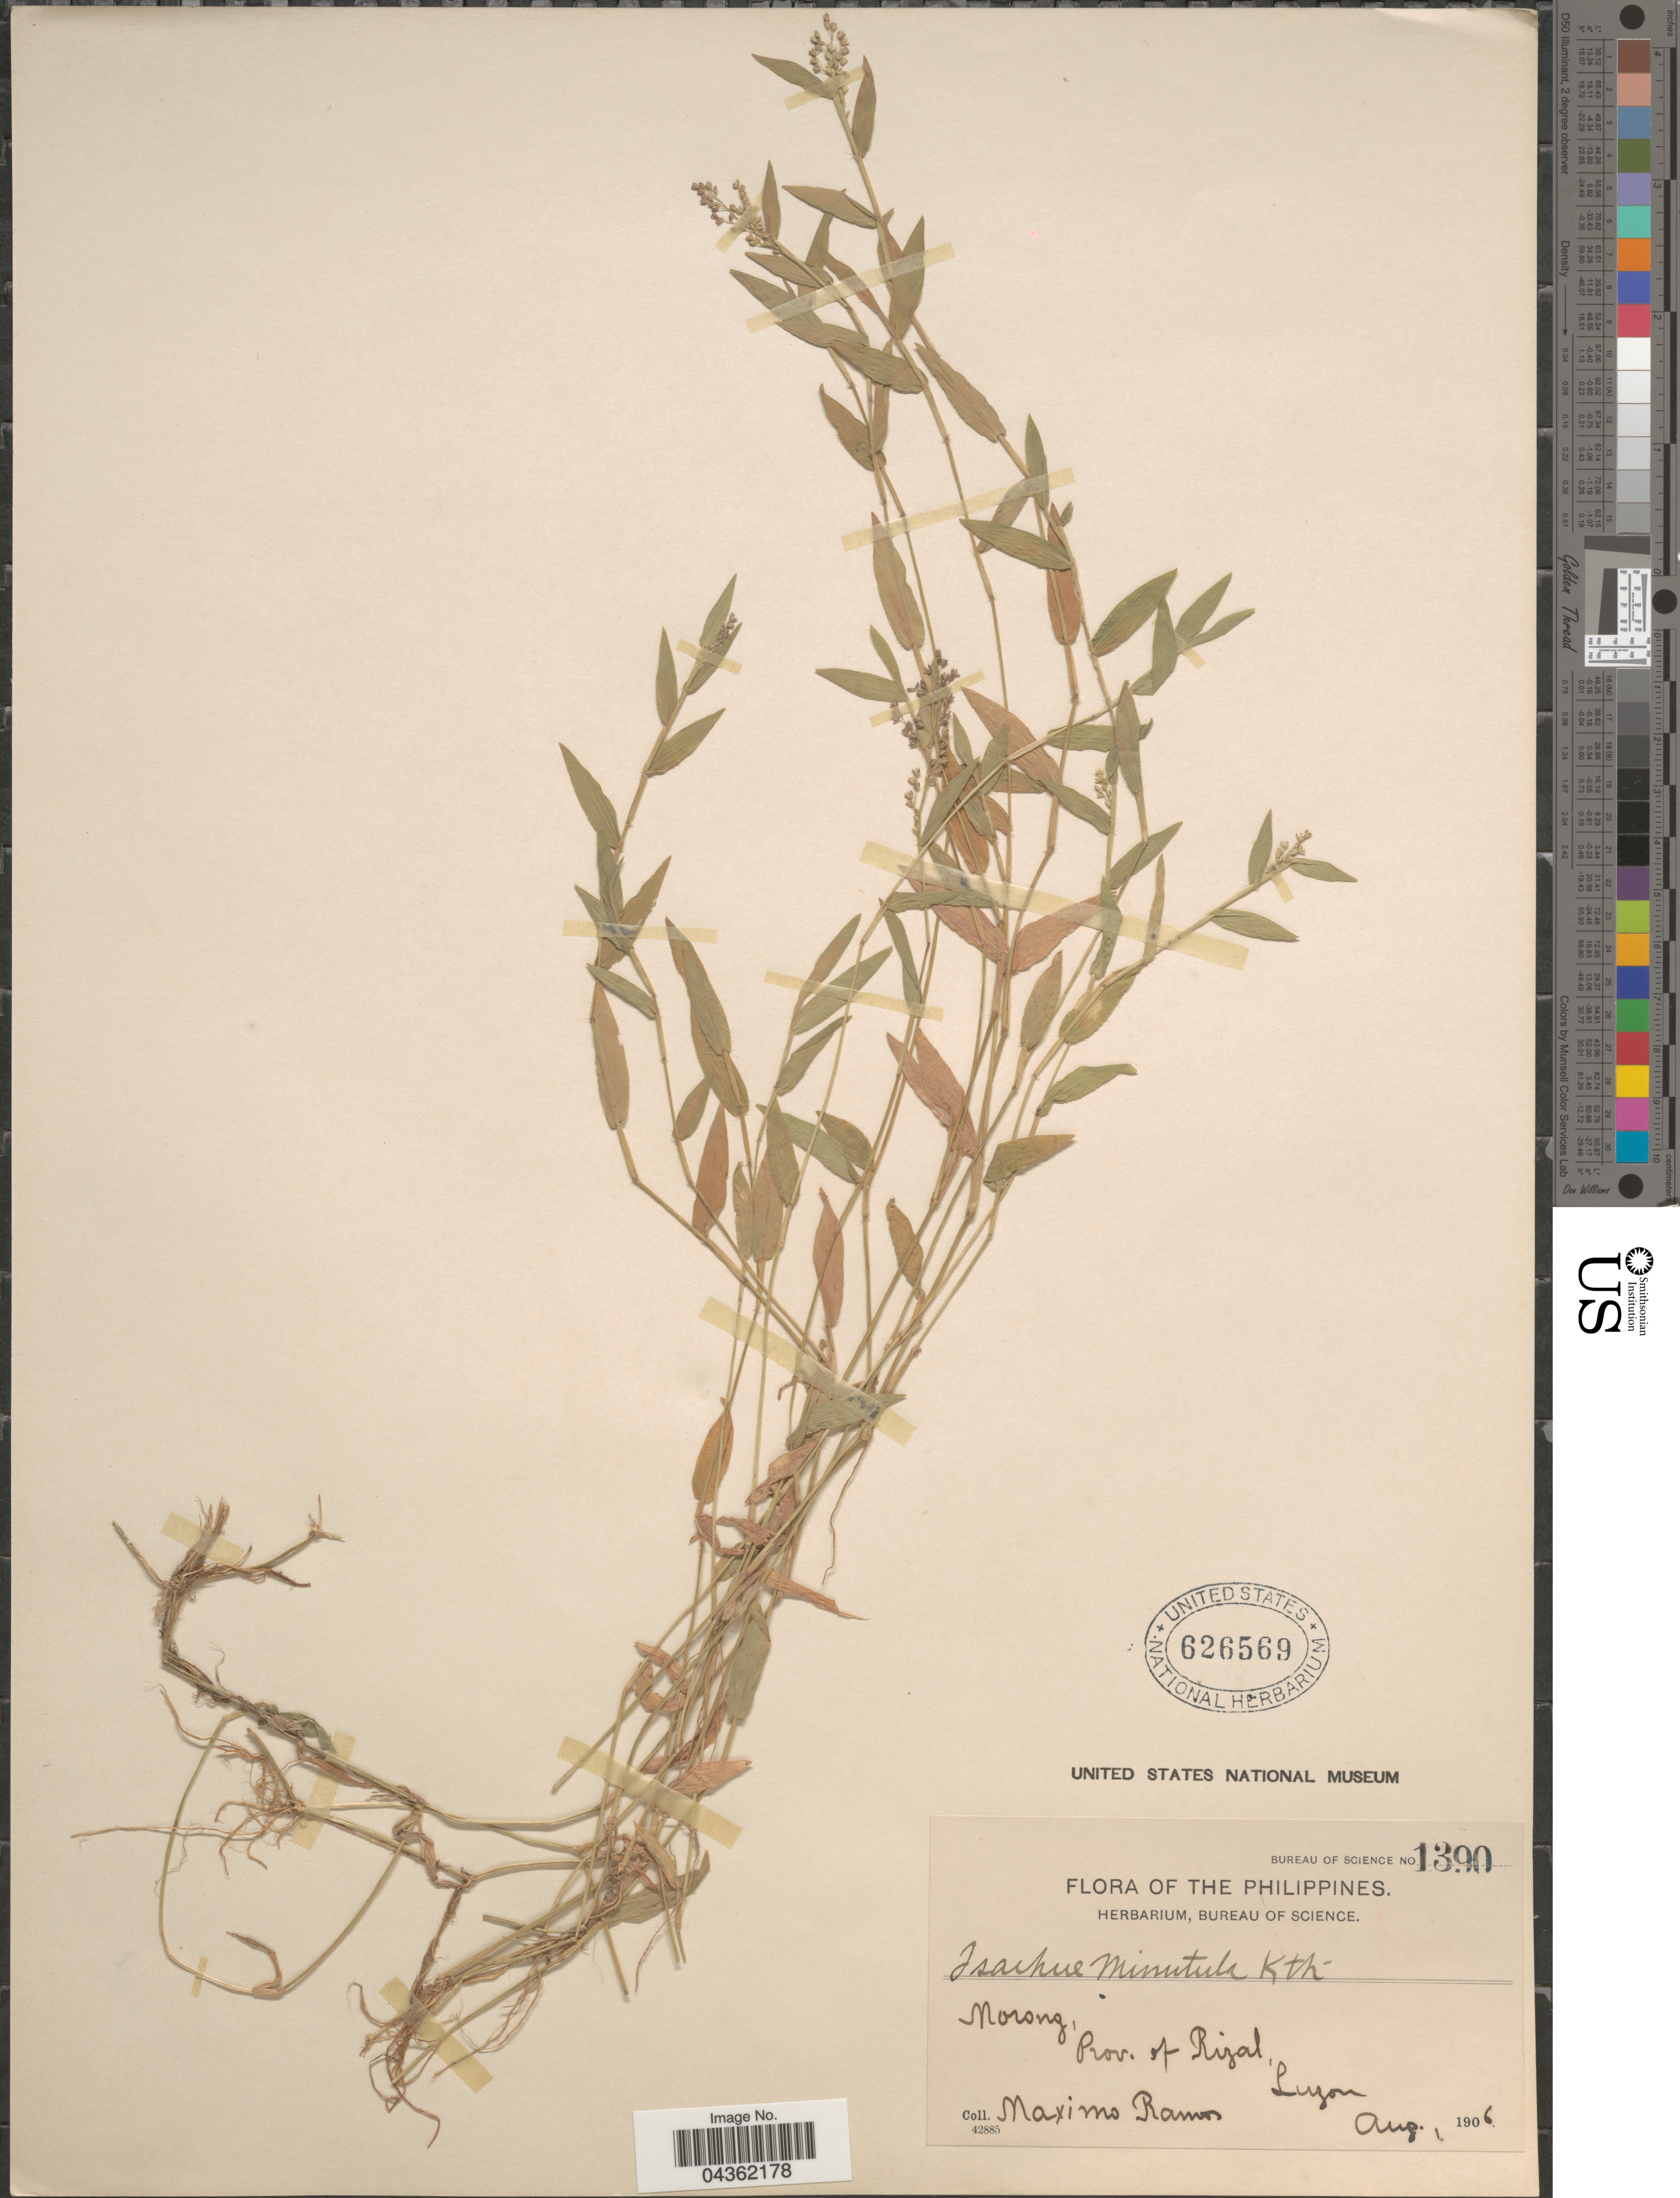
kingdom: Plantae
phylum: Tracheophyta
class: Liliopsida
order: Poales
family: Poaceae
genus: Isachne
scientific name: Isachne minutula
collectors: M. Ramos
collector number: Bureau of Science 1390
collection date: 1906-08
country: Philippines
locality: Morong, Prov. of Rizal, Luzon.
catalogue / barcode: US 626569